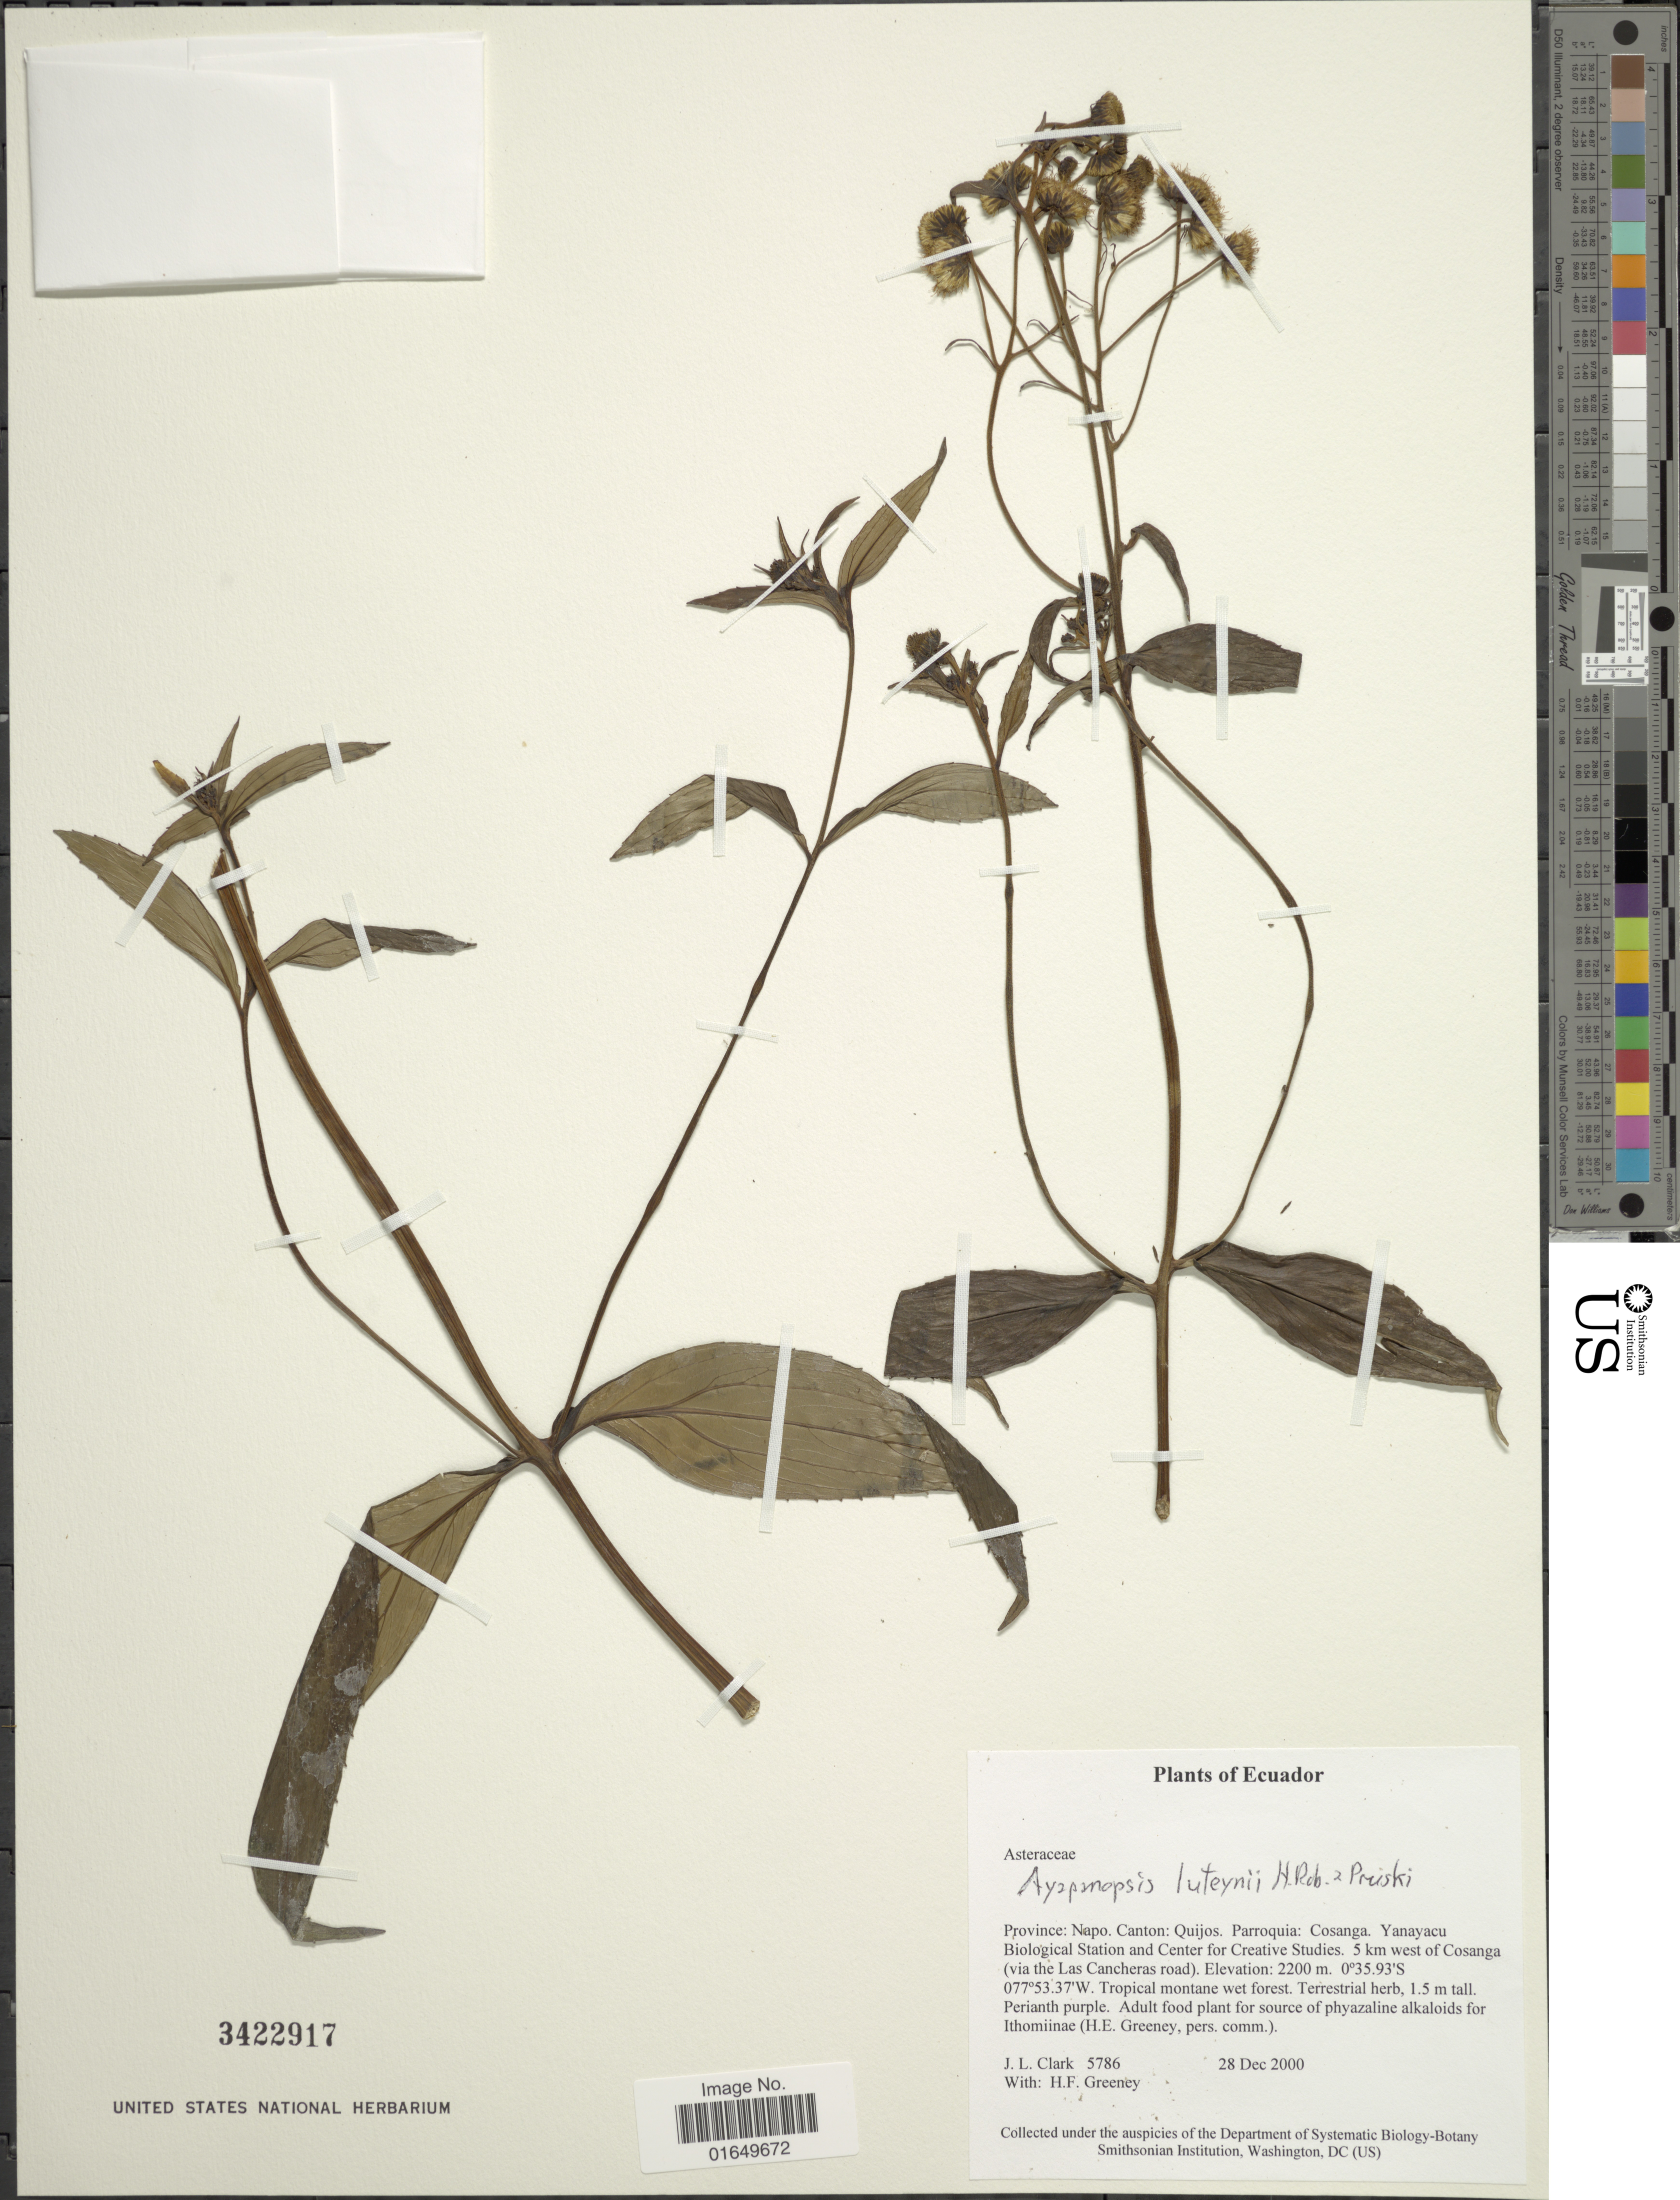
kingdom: Plantae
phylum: Tracheophyta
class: Magnoliopsida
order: Asterales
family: Asteraceae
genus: Ayapanopsis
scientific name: Ayapanopsis luteynii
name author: H. Rob. & Pruski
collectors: J. L. Clark & H. Greeney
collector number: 5786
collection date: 2000-12-28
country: Ecuador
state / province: Napo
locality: Canton: Quijos. Parroquia: Cosanga. Yanayacu Biological Station and Center for Creative Studies. 5 km west of Cosanga (via the Las Cancheras road)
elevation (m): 2200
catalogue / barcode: US 3422917